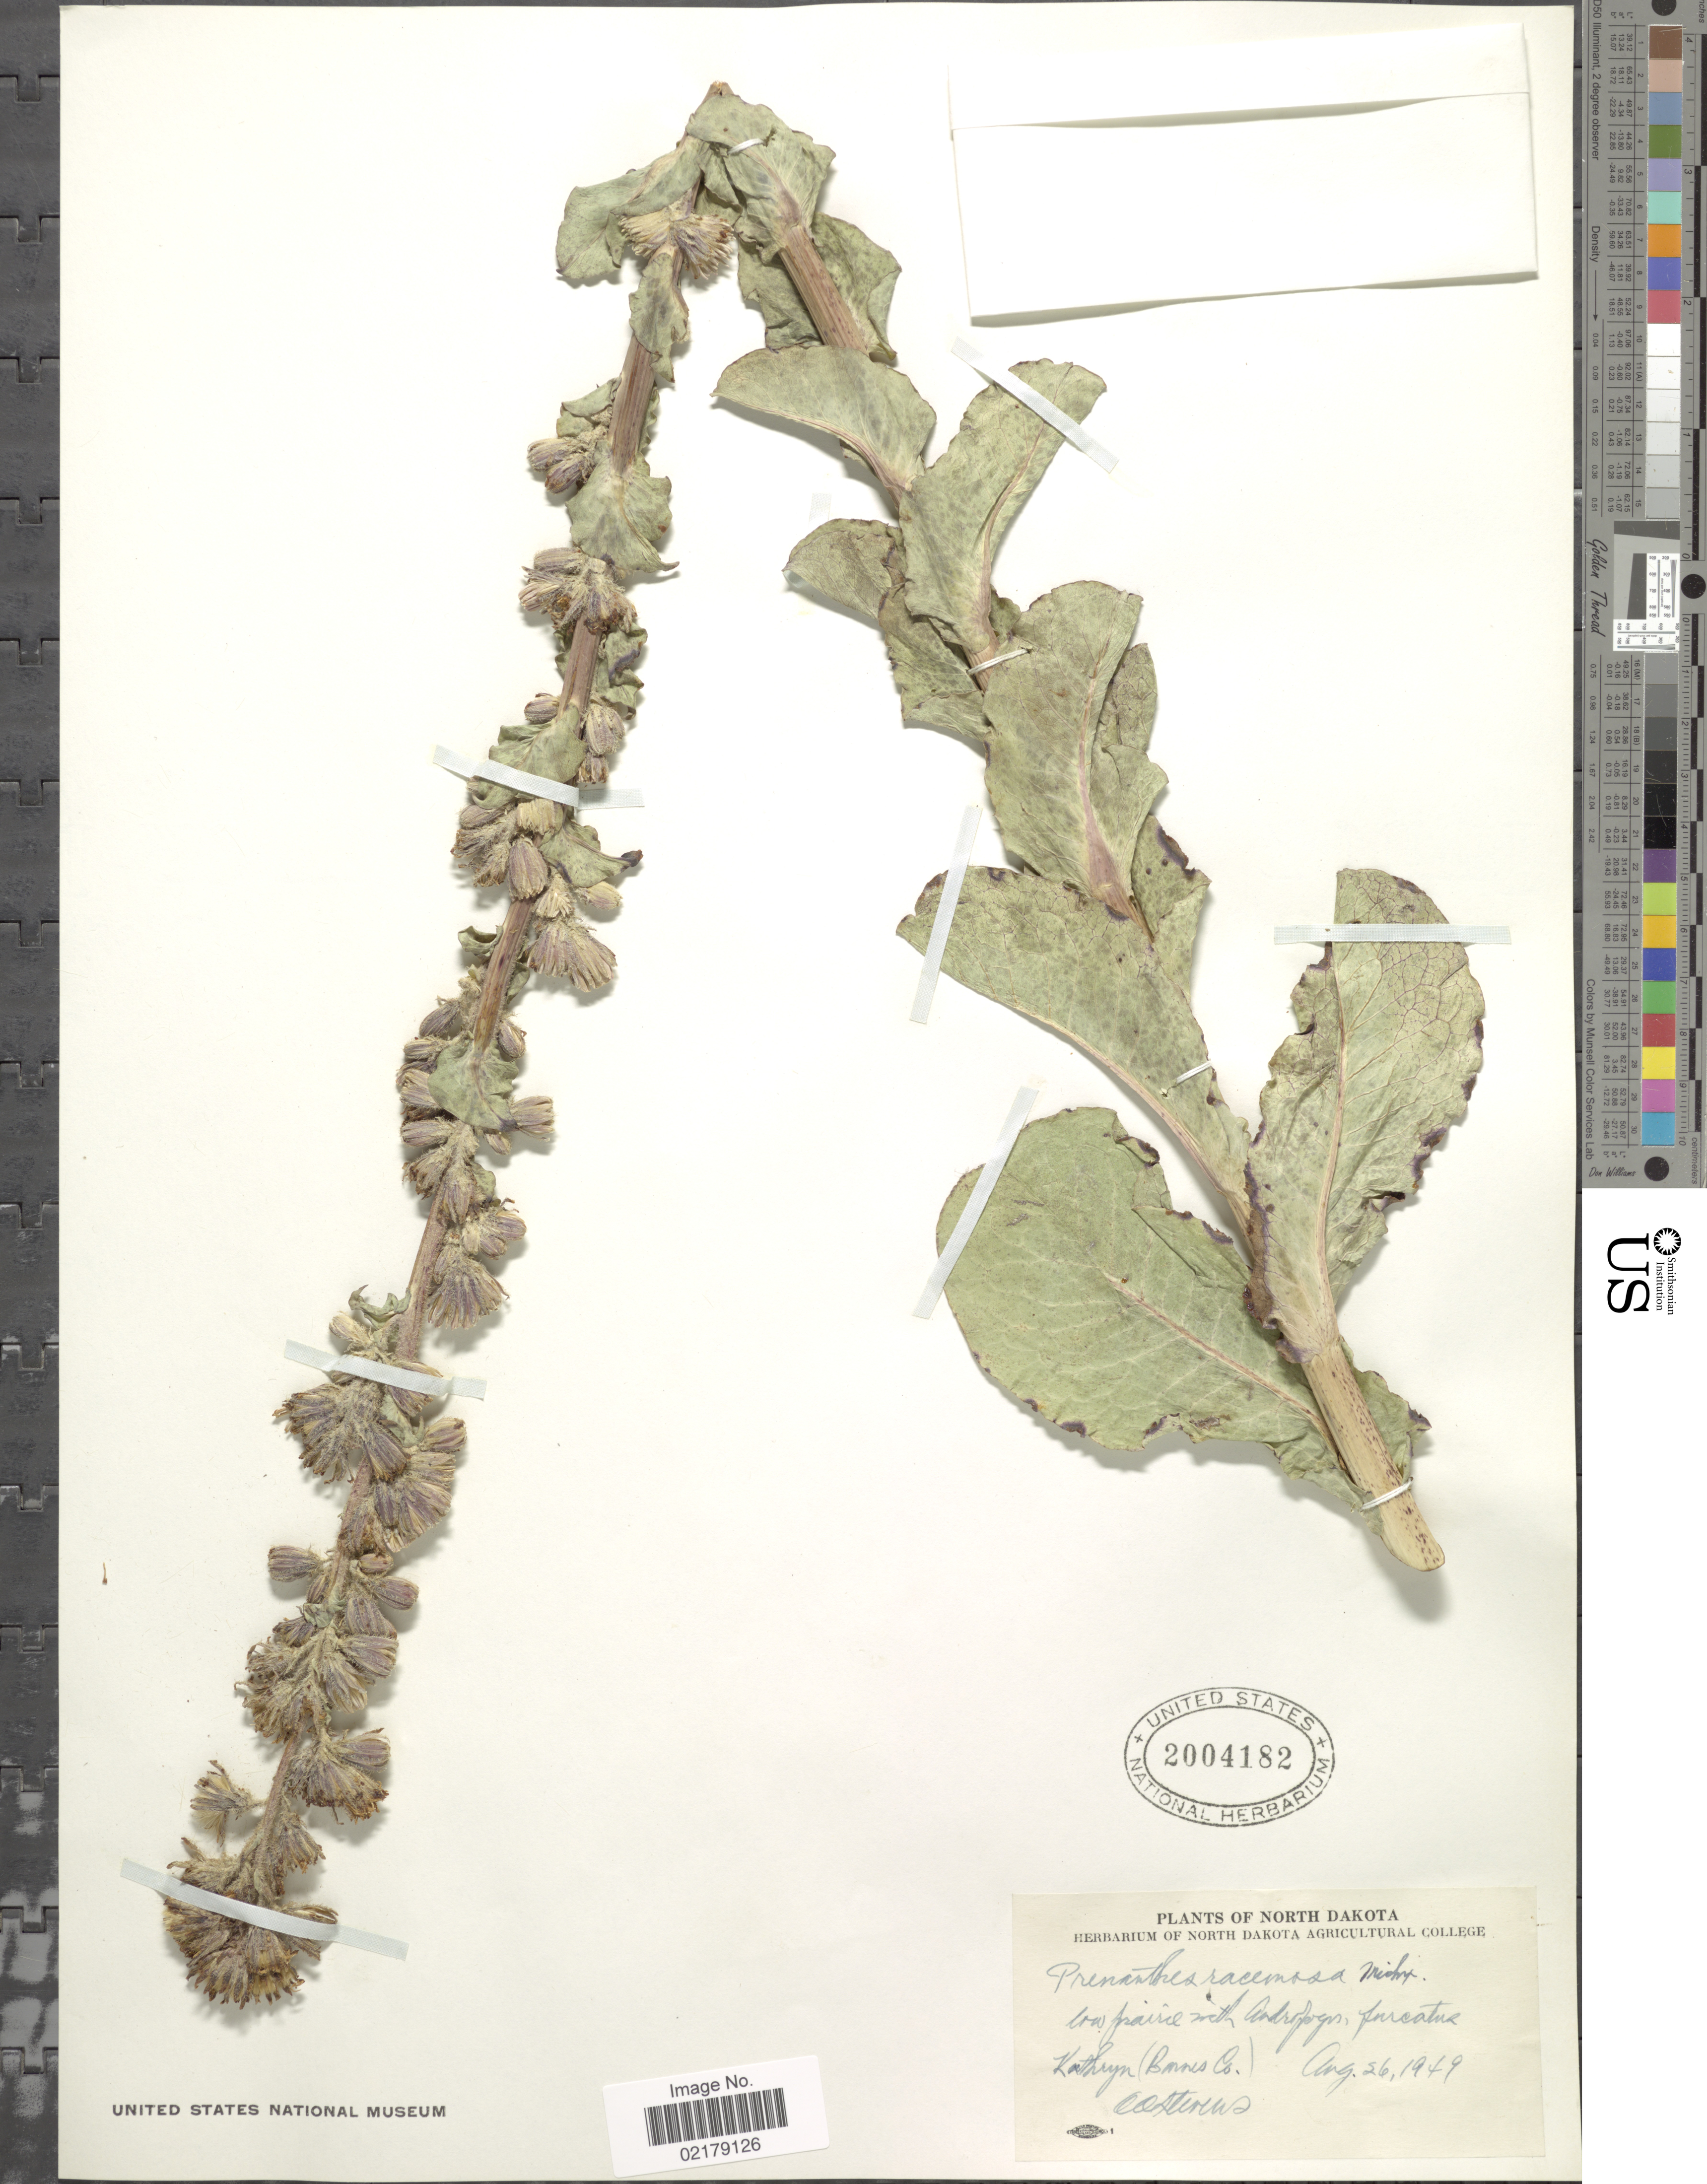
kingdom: Plantae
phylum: Tracheophyta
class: Magnoliopsida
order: Asterales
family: Asteraceae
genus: Nabalus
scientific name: Nabalus racemosus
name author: (Michx.) Hook.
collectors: O. A. Stevens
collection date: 1949-08-26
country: United States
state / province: North Dakota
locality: Kathryn (Bonnes Co)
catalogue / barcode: US 2004182